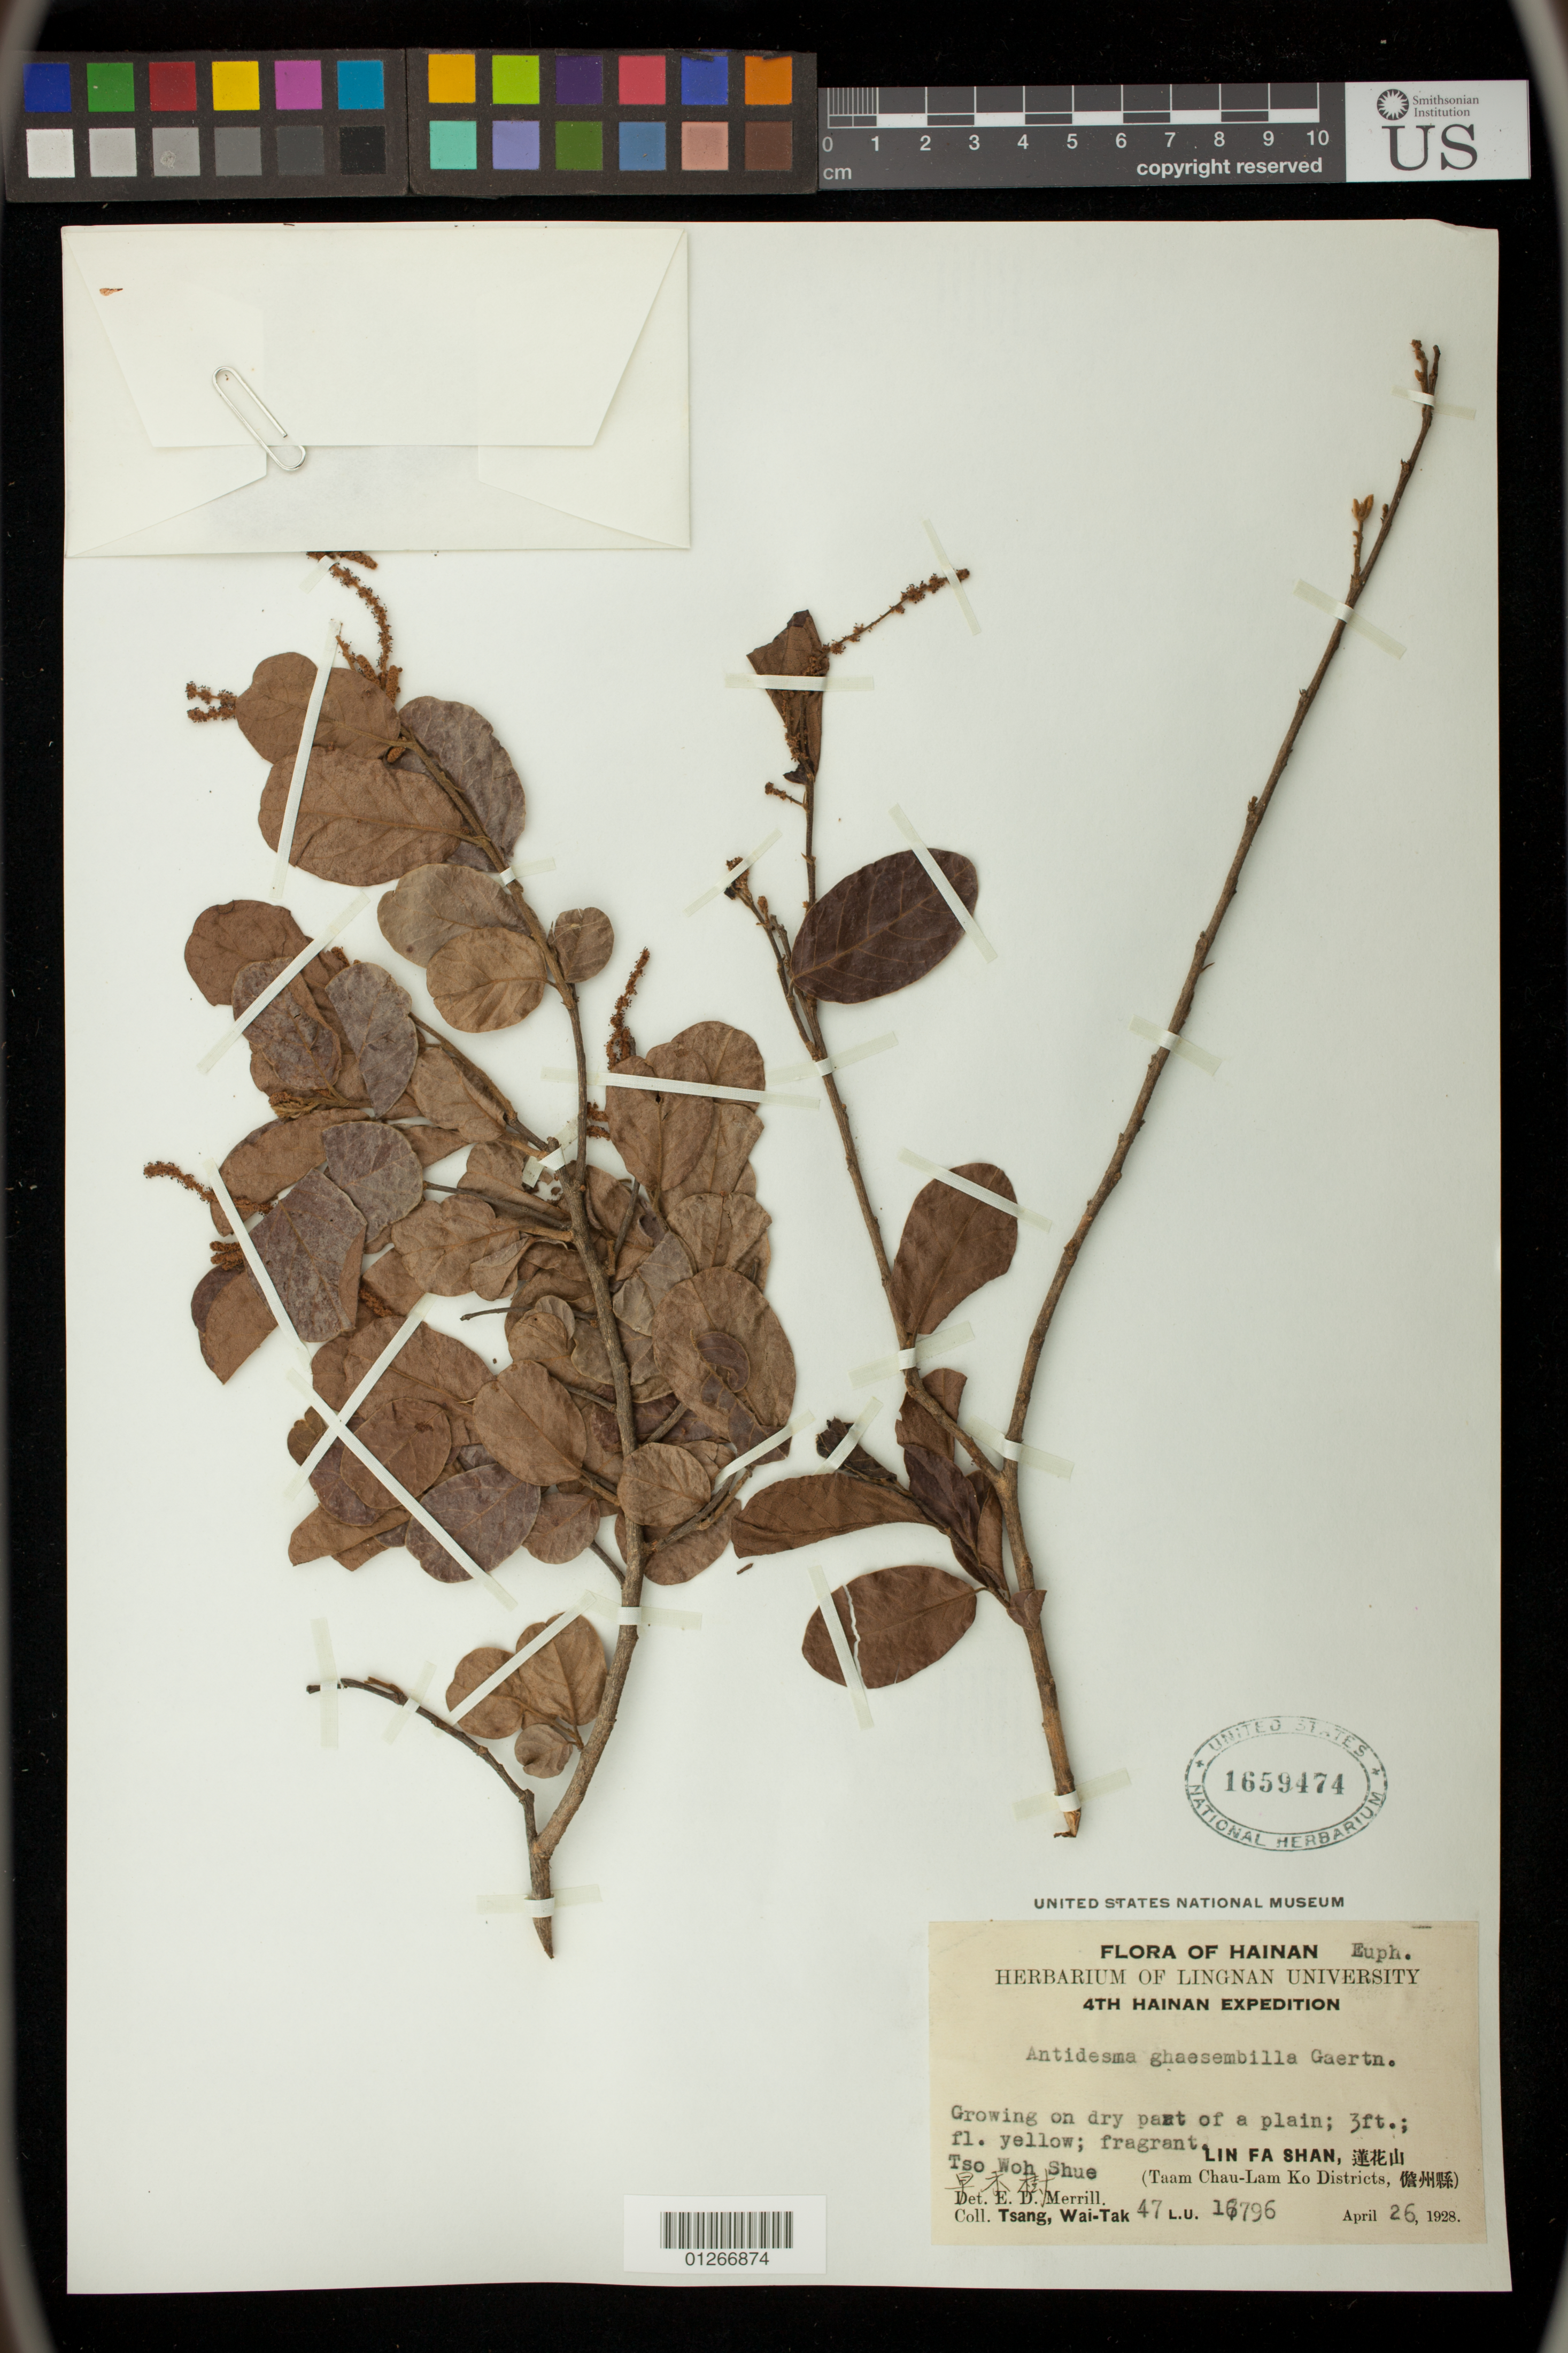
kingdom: Plantae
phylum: Tracheophyta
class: Magnoliopsida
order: Malpighiales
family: Phyllanthaceae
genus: Antidesma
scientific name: Antidesma ghaesembilla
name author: Gaertn.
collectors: W. T. Tsang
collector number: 16796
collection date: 1928-04-26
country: China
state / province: Hainan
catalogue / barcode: US 1659474